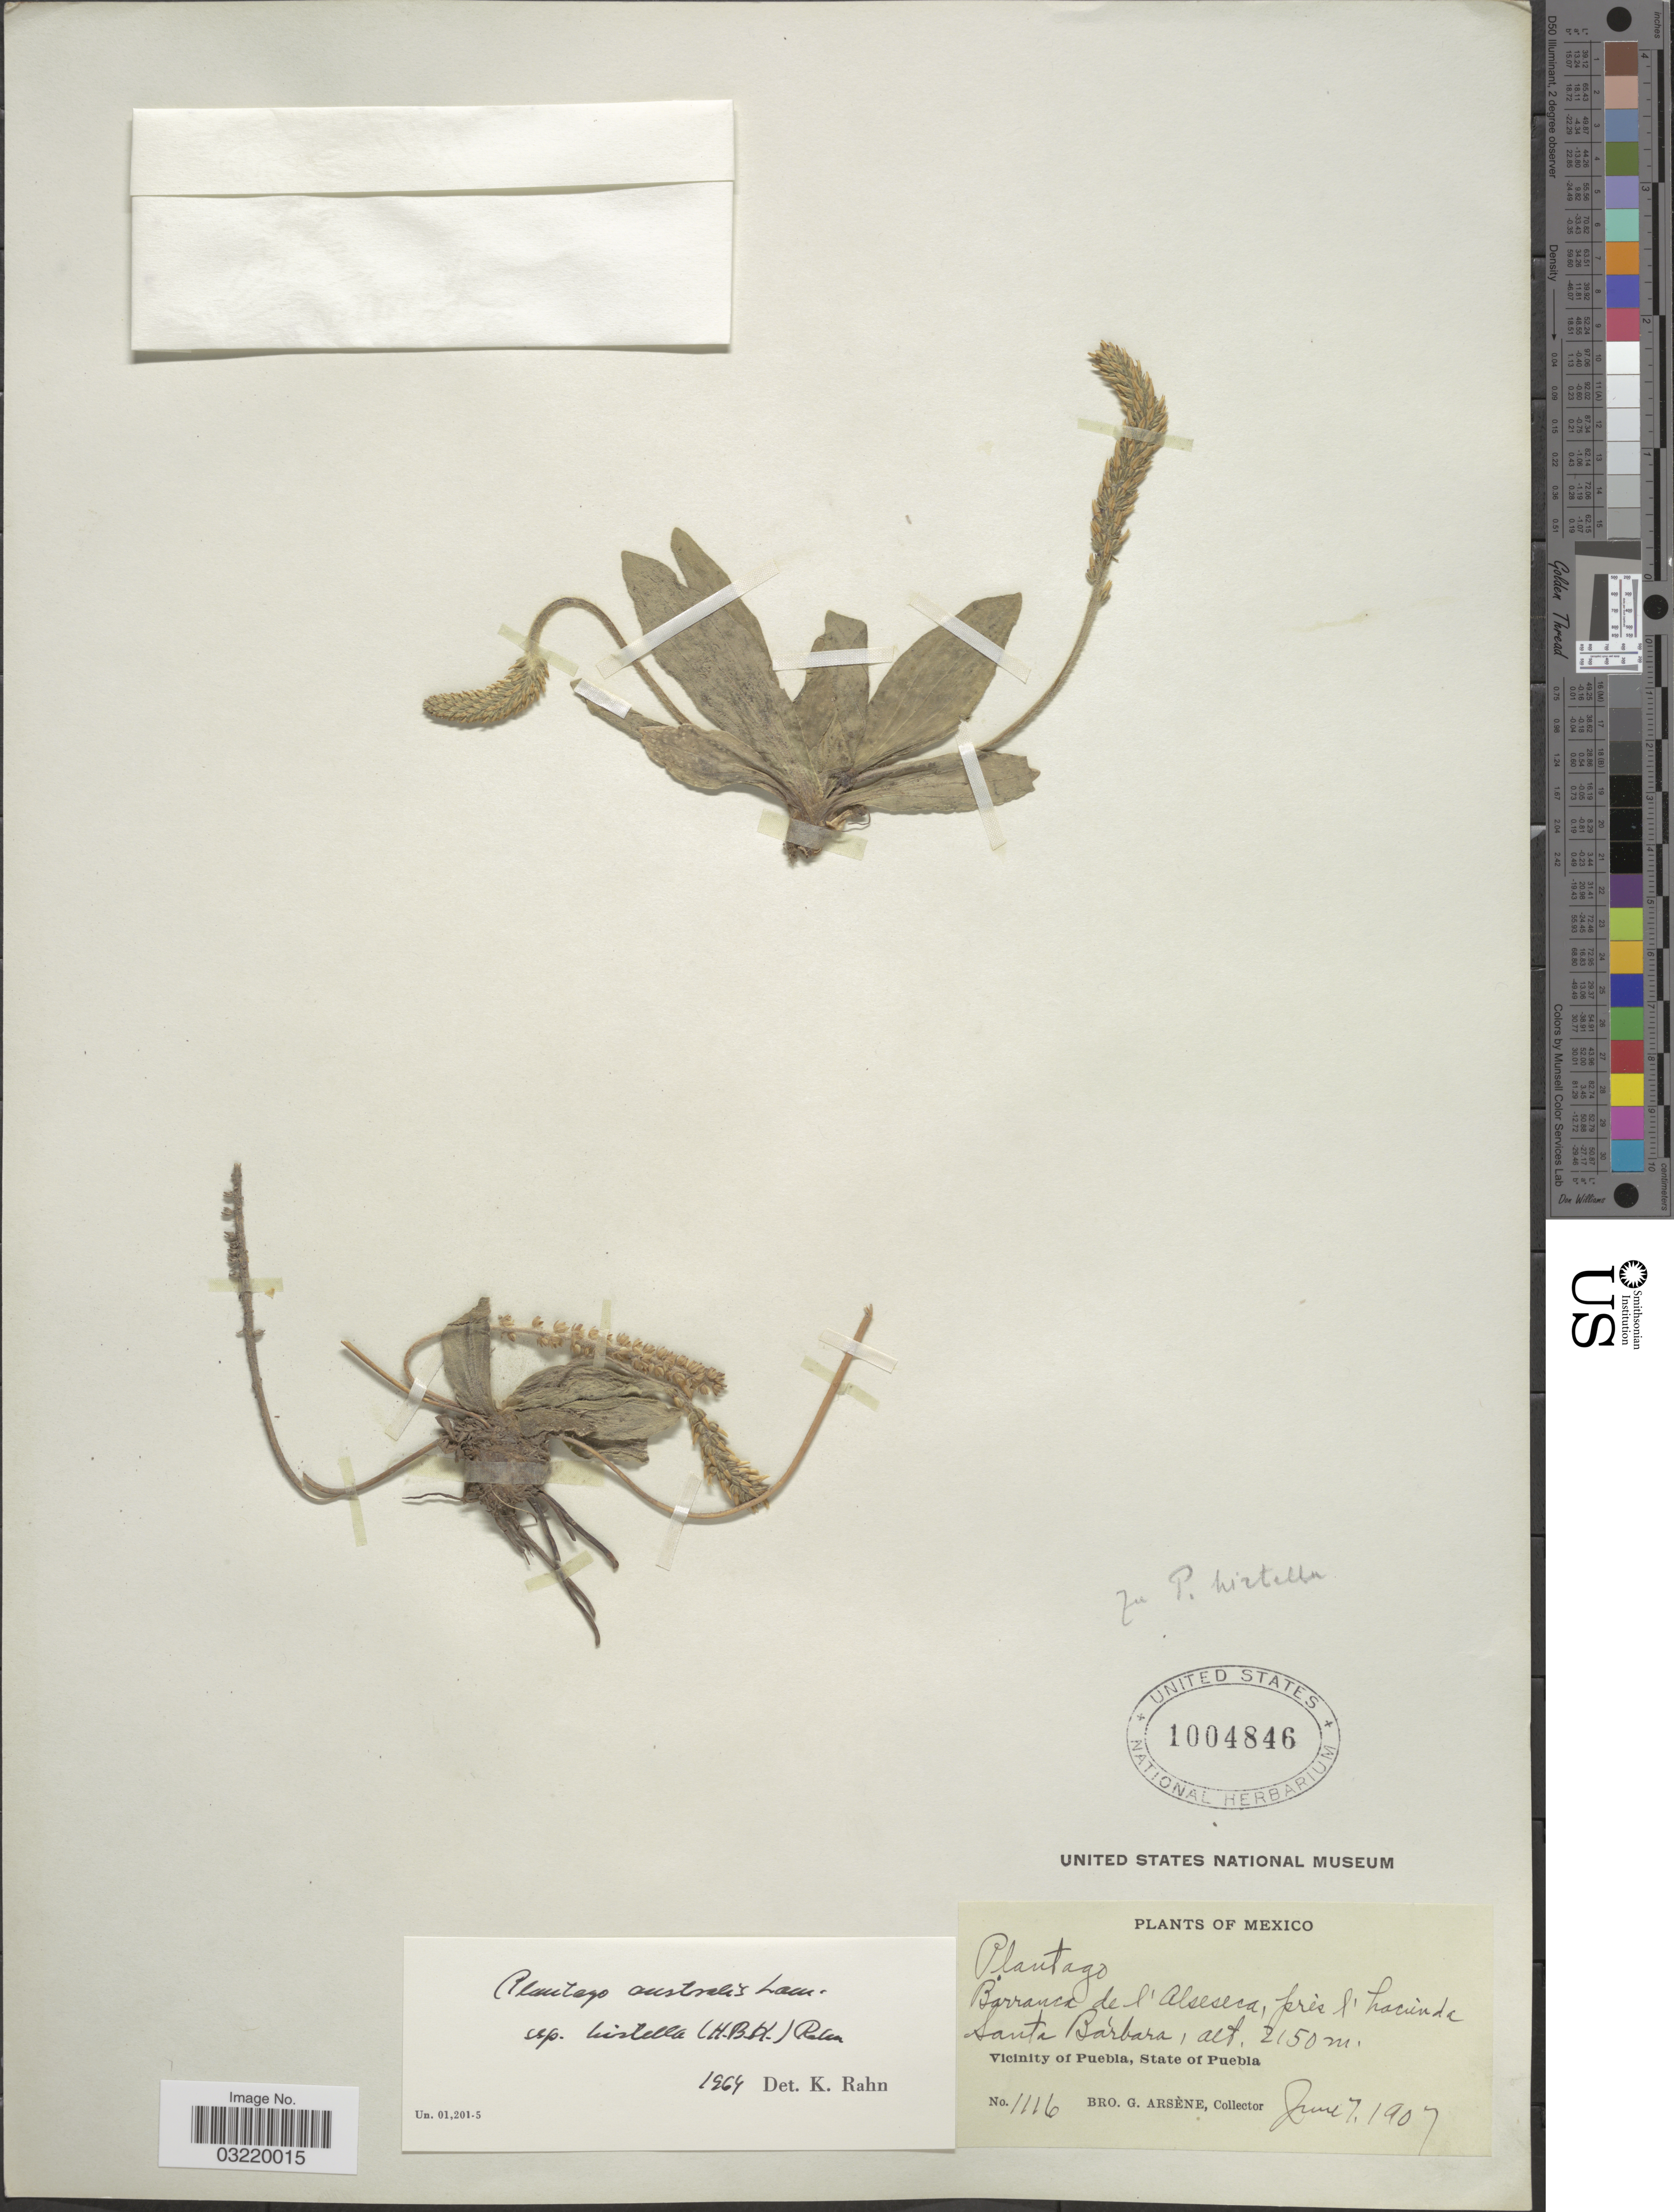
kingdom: Plantae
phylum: Tracheophyta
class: Magnoliopsida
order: Lamiales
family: Plantaginaceae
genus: Plantago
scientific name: Plantago australis subsp. hirtella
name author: (Kunth) Rahn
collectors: Bro. G. Arsène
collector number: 1116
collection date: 1907-06-07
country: Mexico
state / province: Puebla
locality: Barranca de l'Alseseca, prés l'hacienda Santa Barbara. Vicinity of Puebla.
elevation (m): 2150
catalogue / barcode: US 1004846